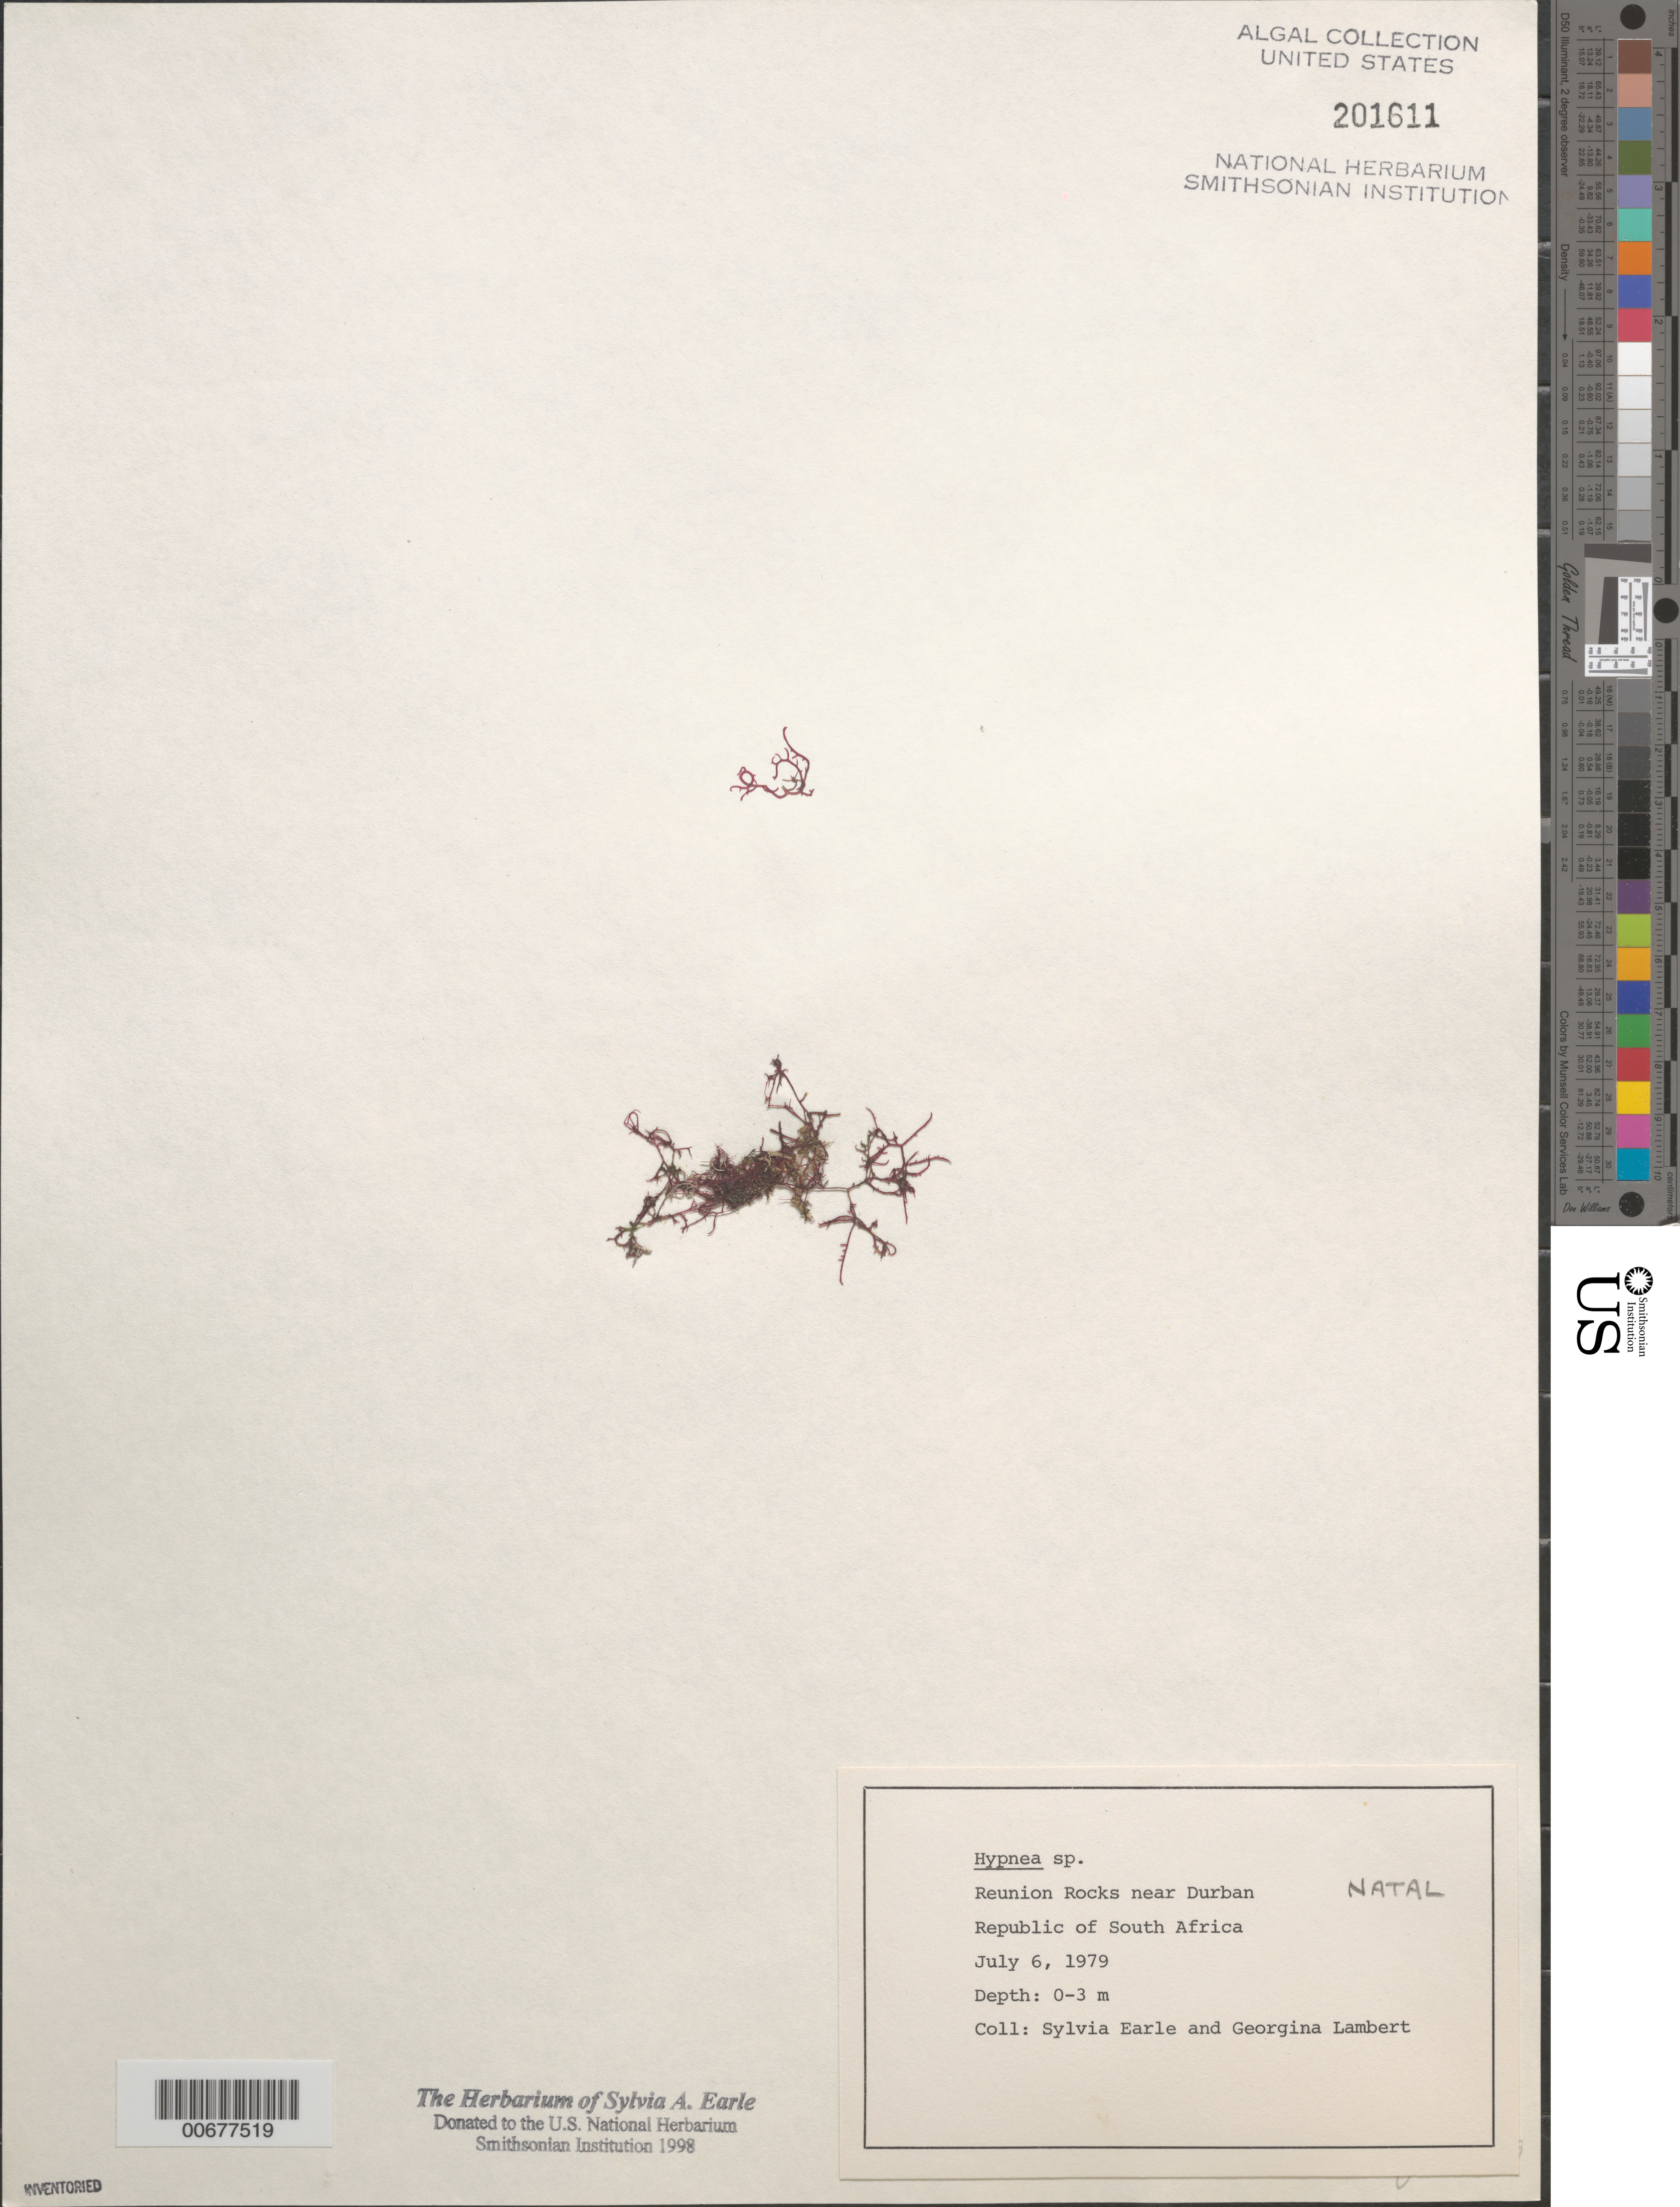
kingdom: Plantae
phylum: Rhodophyta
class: Florideophyceae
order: Gigartinales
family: Cystocloniaceae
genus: Hypnea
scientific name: Hypnea sp.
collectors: S. A. Earle & G. Lambert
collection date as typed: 06 Jul 1979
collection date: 1979-07-06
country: South Africa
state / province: KwaZulu-Natal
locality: Reunion Rocks near Durban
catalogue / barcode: US 201611